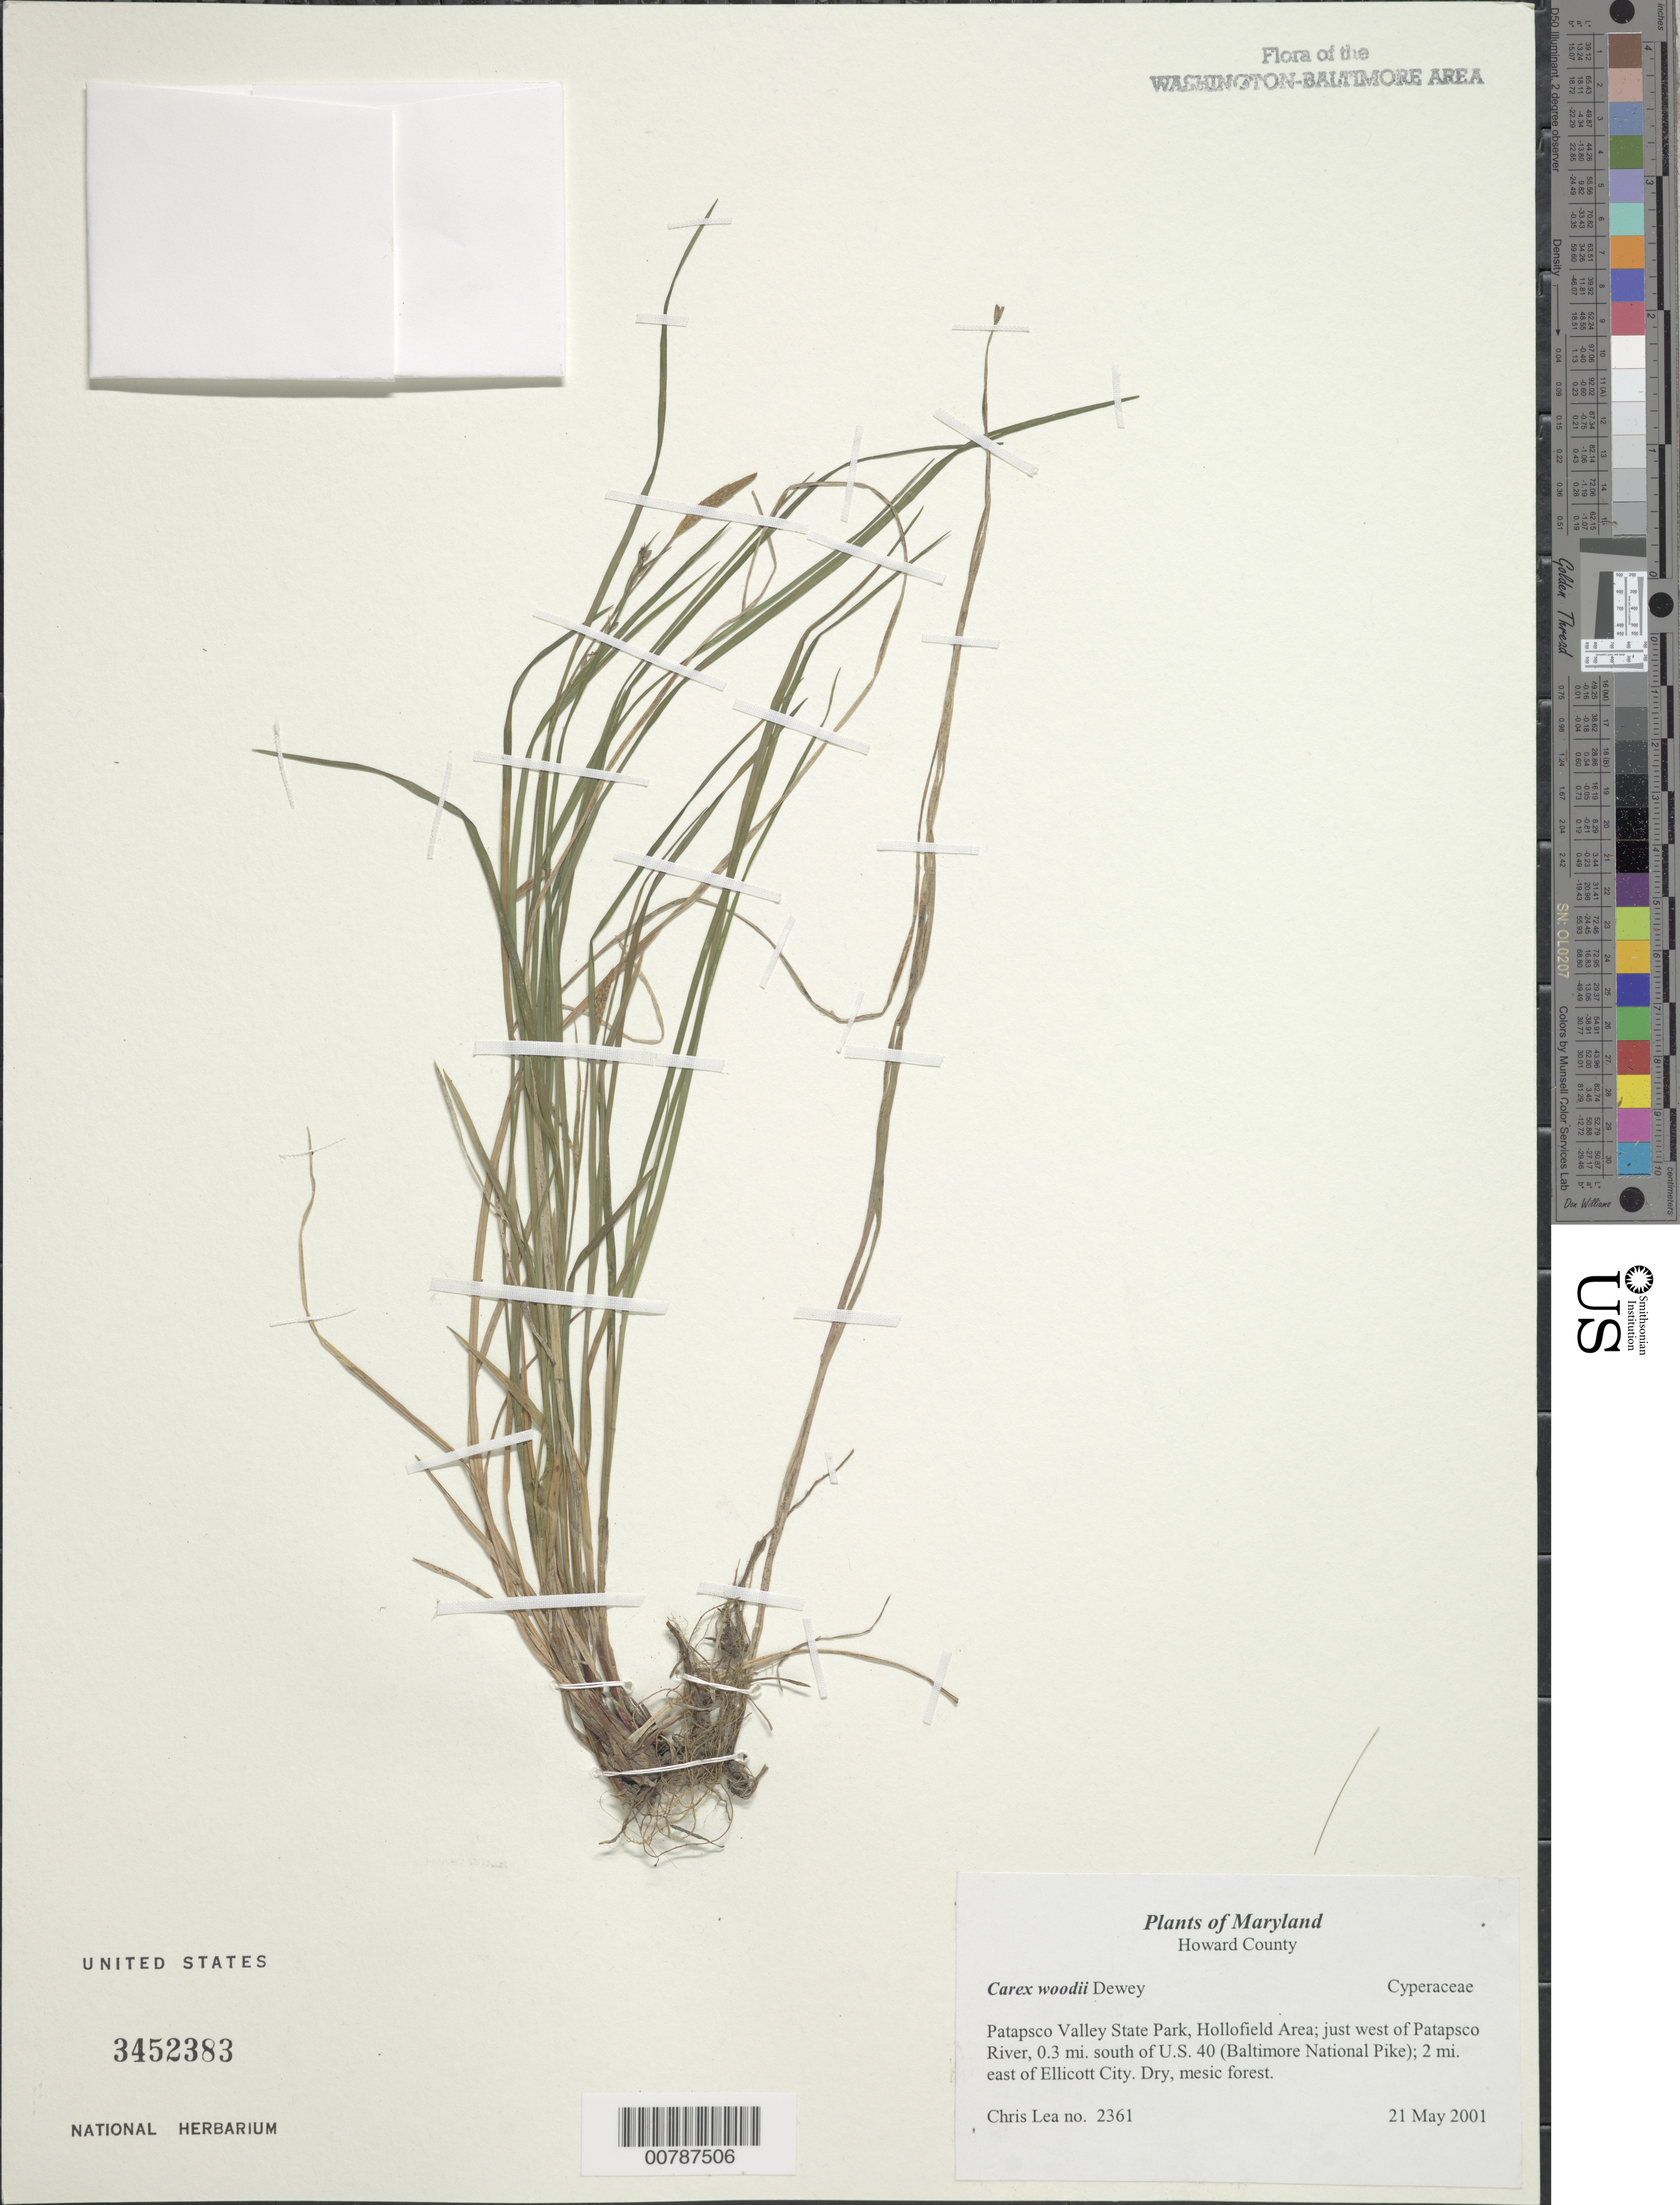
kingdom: Plantae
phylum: Tracheophyta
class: Liliopsida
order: Poales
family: Cyperaceae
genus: Carex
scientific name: Carex woodii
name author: Dewey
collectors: C. Lea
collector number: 2360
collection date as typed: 21 May 2001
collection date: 2001-05-21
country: United States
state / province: Maryland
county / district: Howard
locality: Patapsco Valley State Park, Hollofield Area; just west of Patapsco River, 0.3 miles south of U.S. 40 (Baltimore National Pike); 2 miles east of Ellicott City.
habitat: Dry, mesic forest.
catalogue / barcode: US 3452383